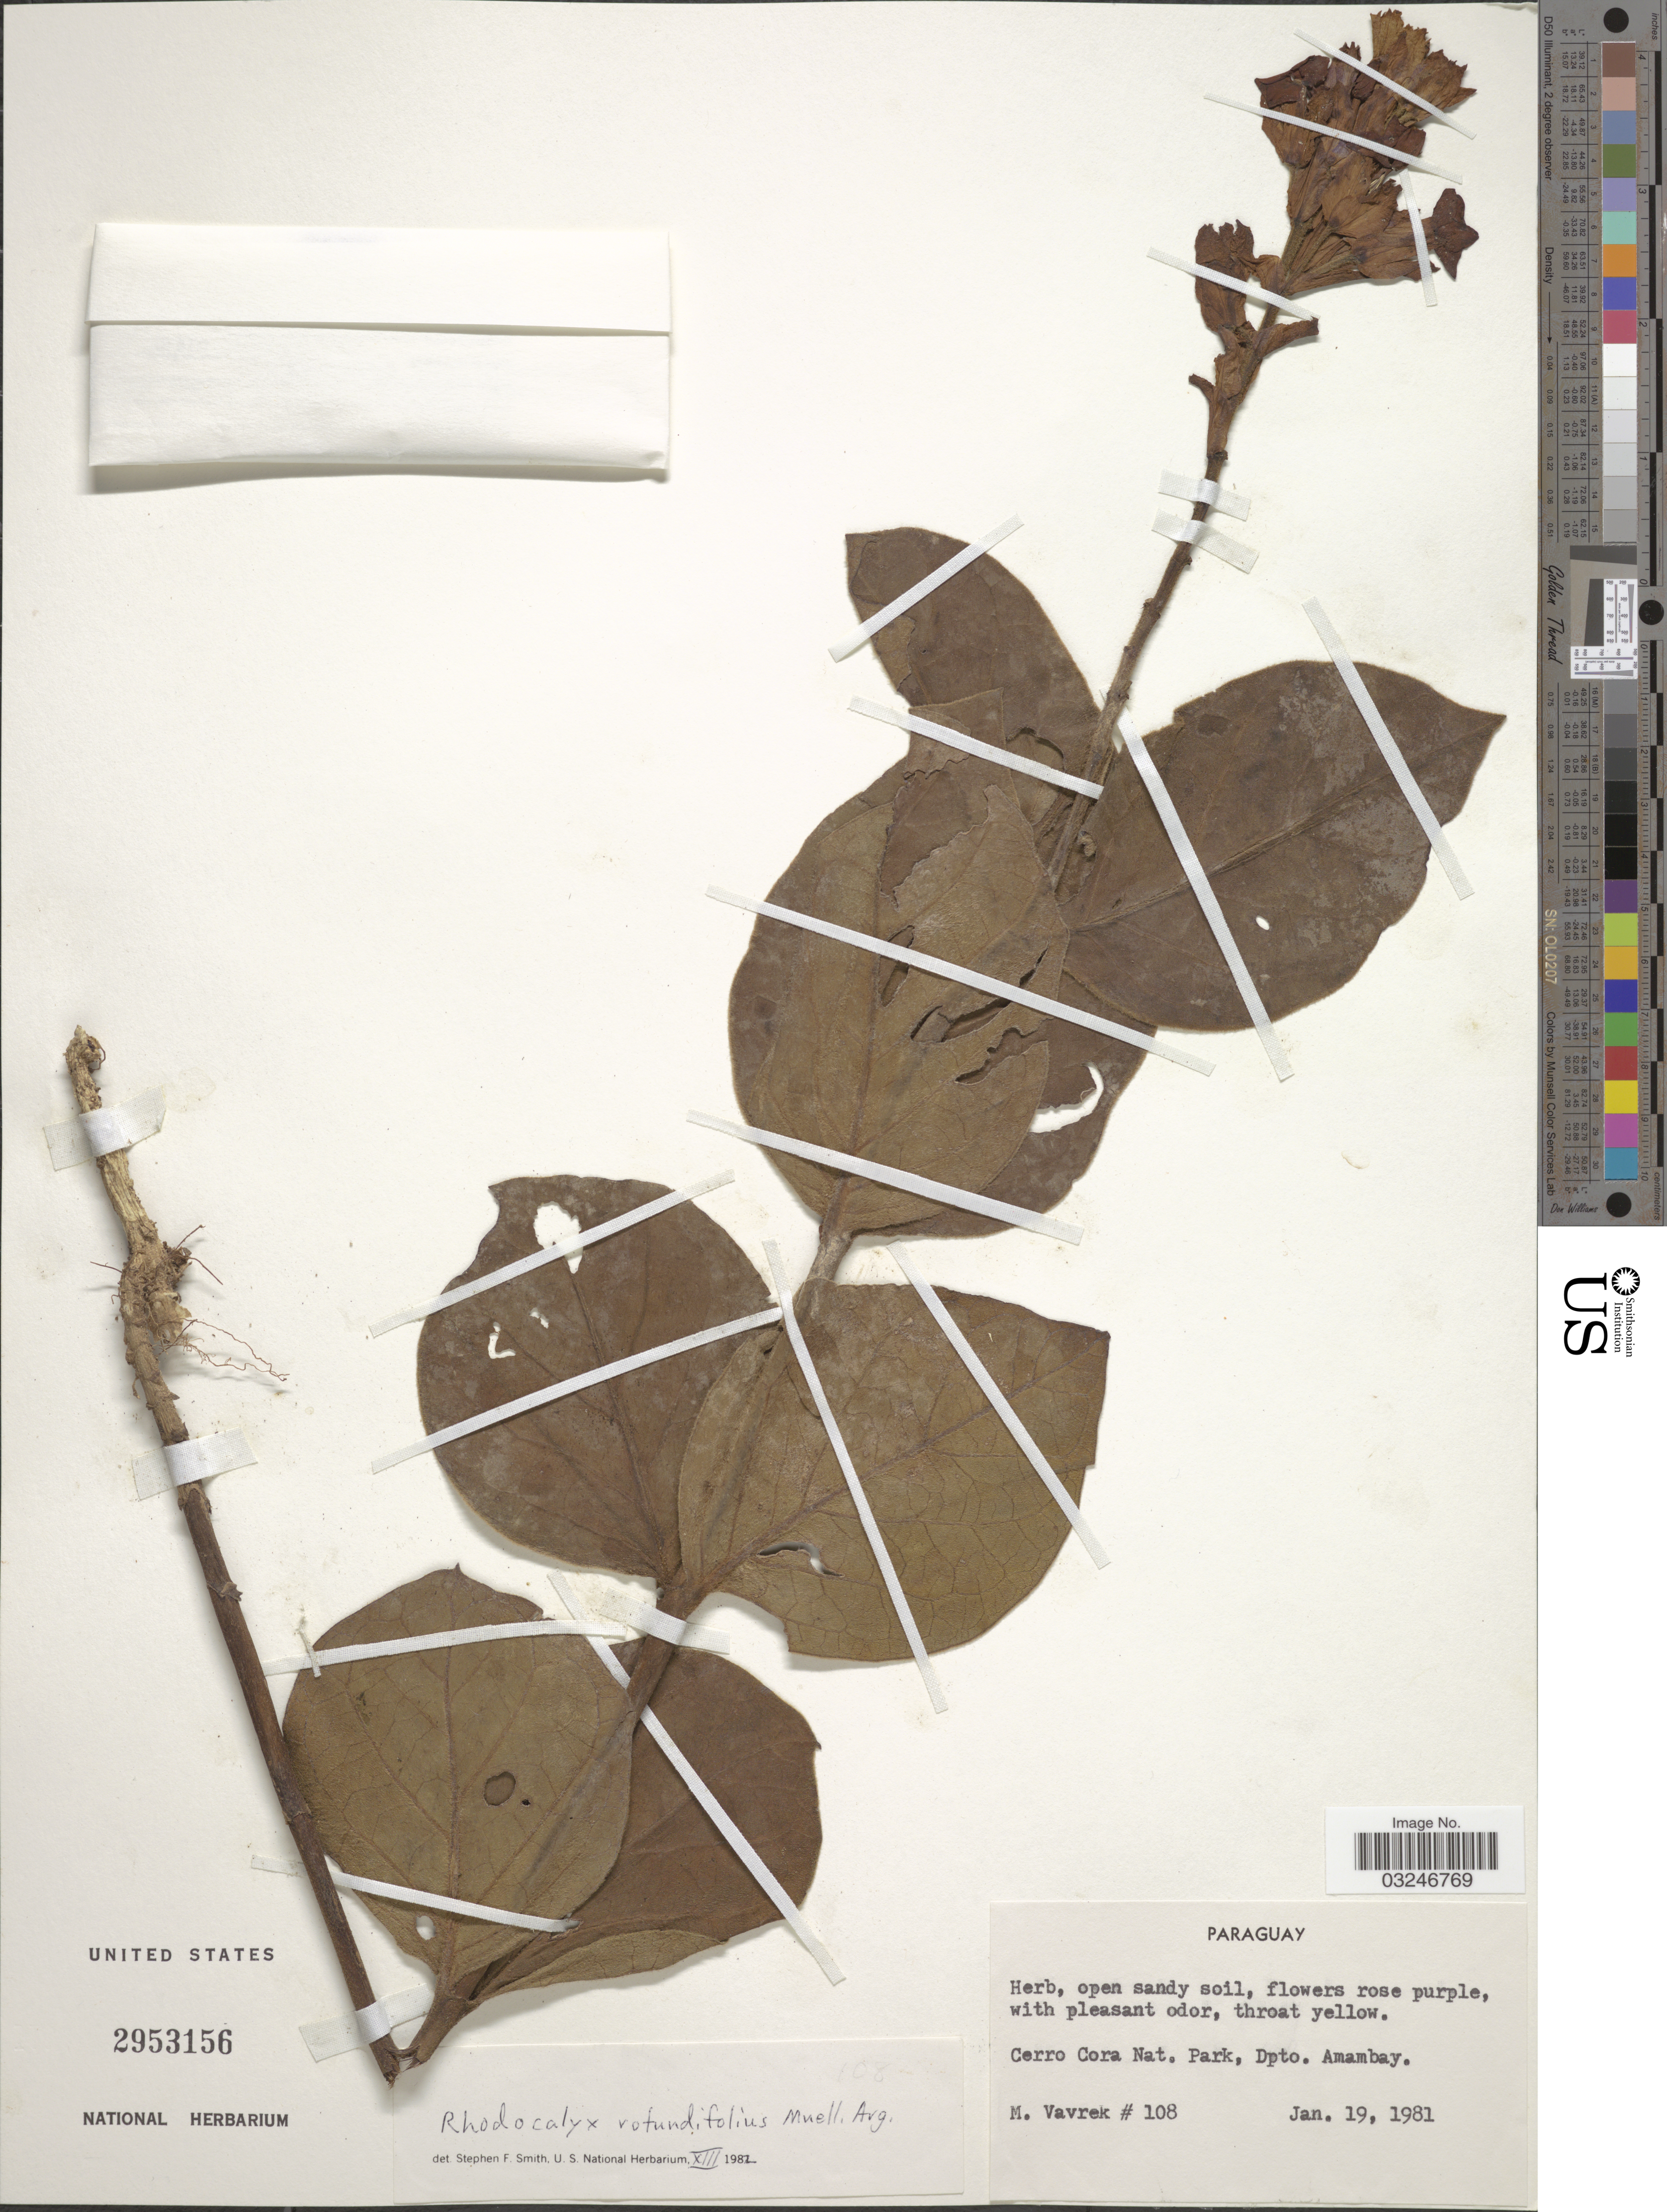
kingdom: Plantae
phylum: Tracheophyta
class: Magnoliopsida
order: Gentianales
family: Apocynaceae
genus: Rhodocalyx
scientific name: Rhodocalyx rotundifolius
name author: Müll. Arg.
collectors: M. Vavrek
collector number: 108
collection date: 1981-01-19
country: Paraguay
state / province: Amambay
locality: Cerro Cora Nat. Park, Dpto. Amambay.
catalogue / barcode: US 2953156